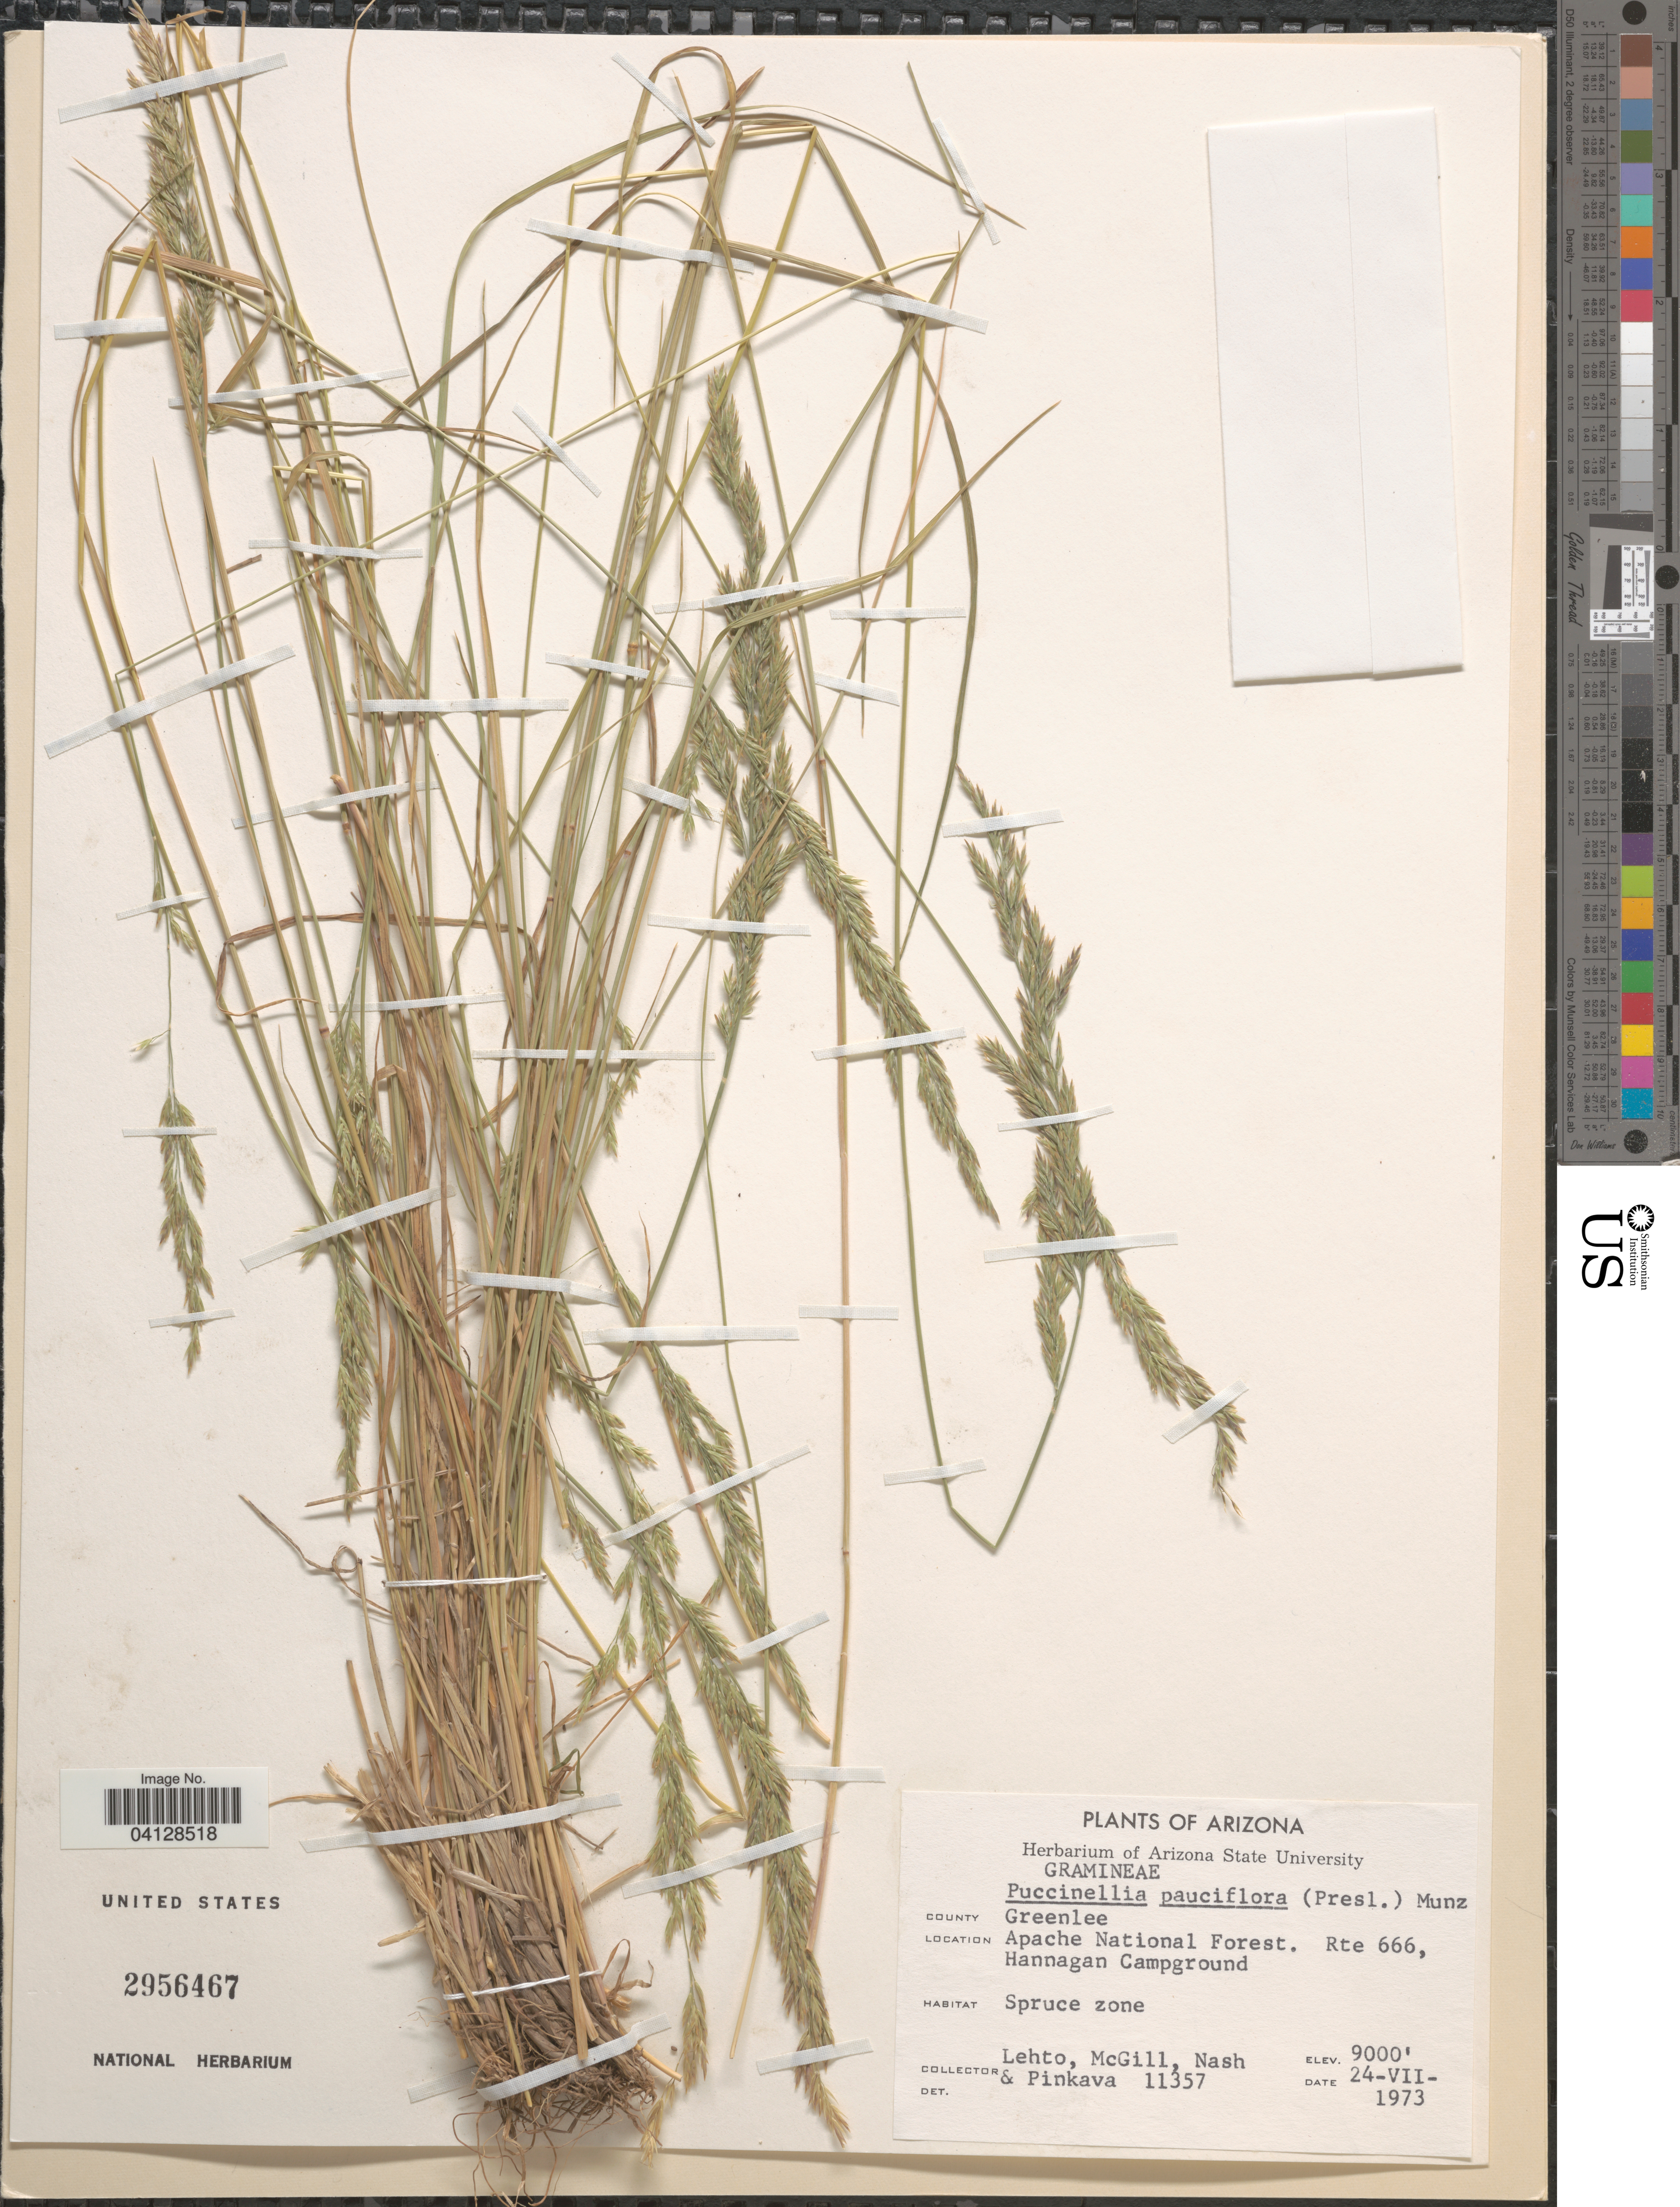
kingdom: Plantae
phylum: Tracheophyta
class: Liliopsida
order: Poales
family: Poaceae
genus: Puccinellia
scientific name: Puccinellia pauciflora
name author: (J. Presl) Munz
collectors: -. Lehto, -. McGill, -- Nash & -. Pinkava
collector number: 11357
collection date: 1973-07-24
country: United States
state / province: Arizona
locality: County Greenlee. Apache National Forest. Rte 666, Hannagan Campground.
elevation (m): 2743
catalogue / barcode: US 2956467